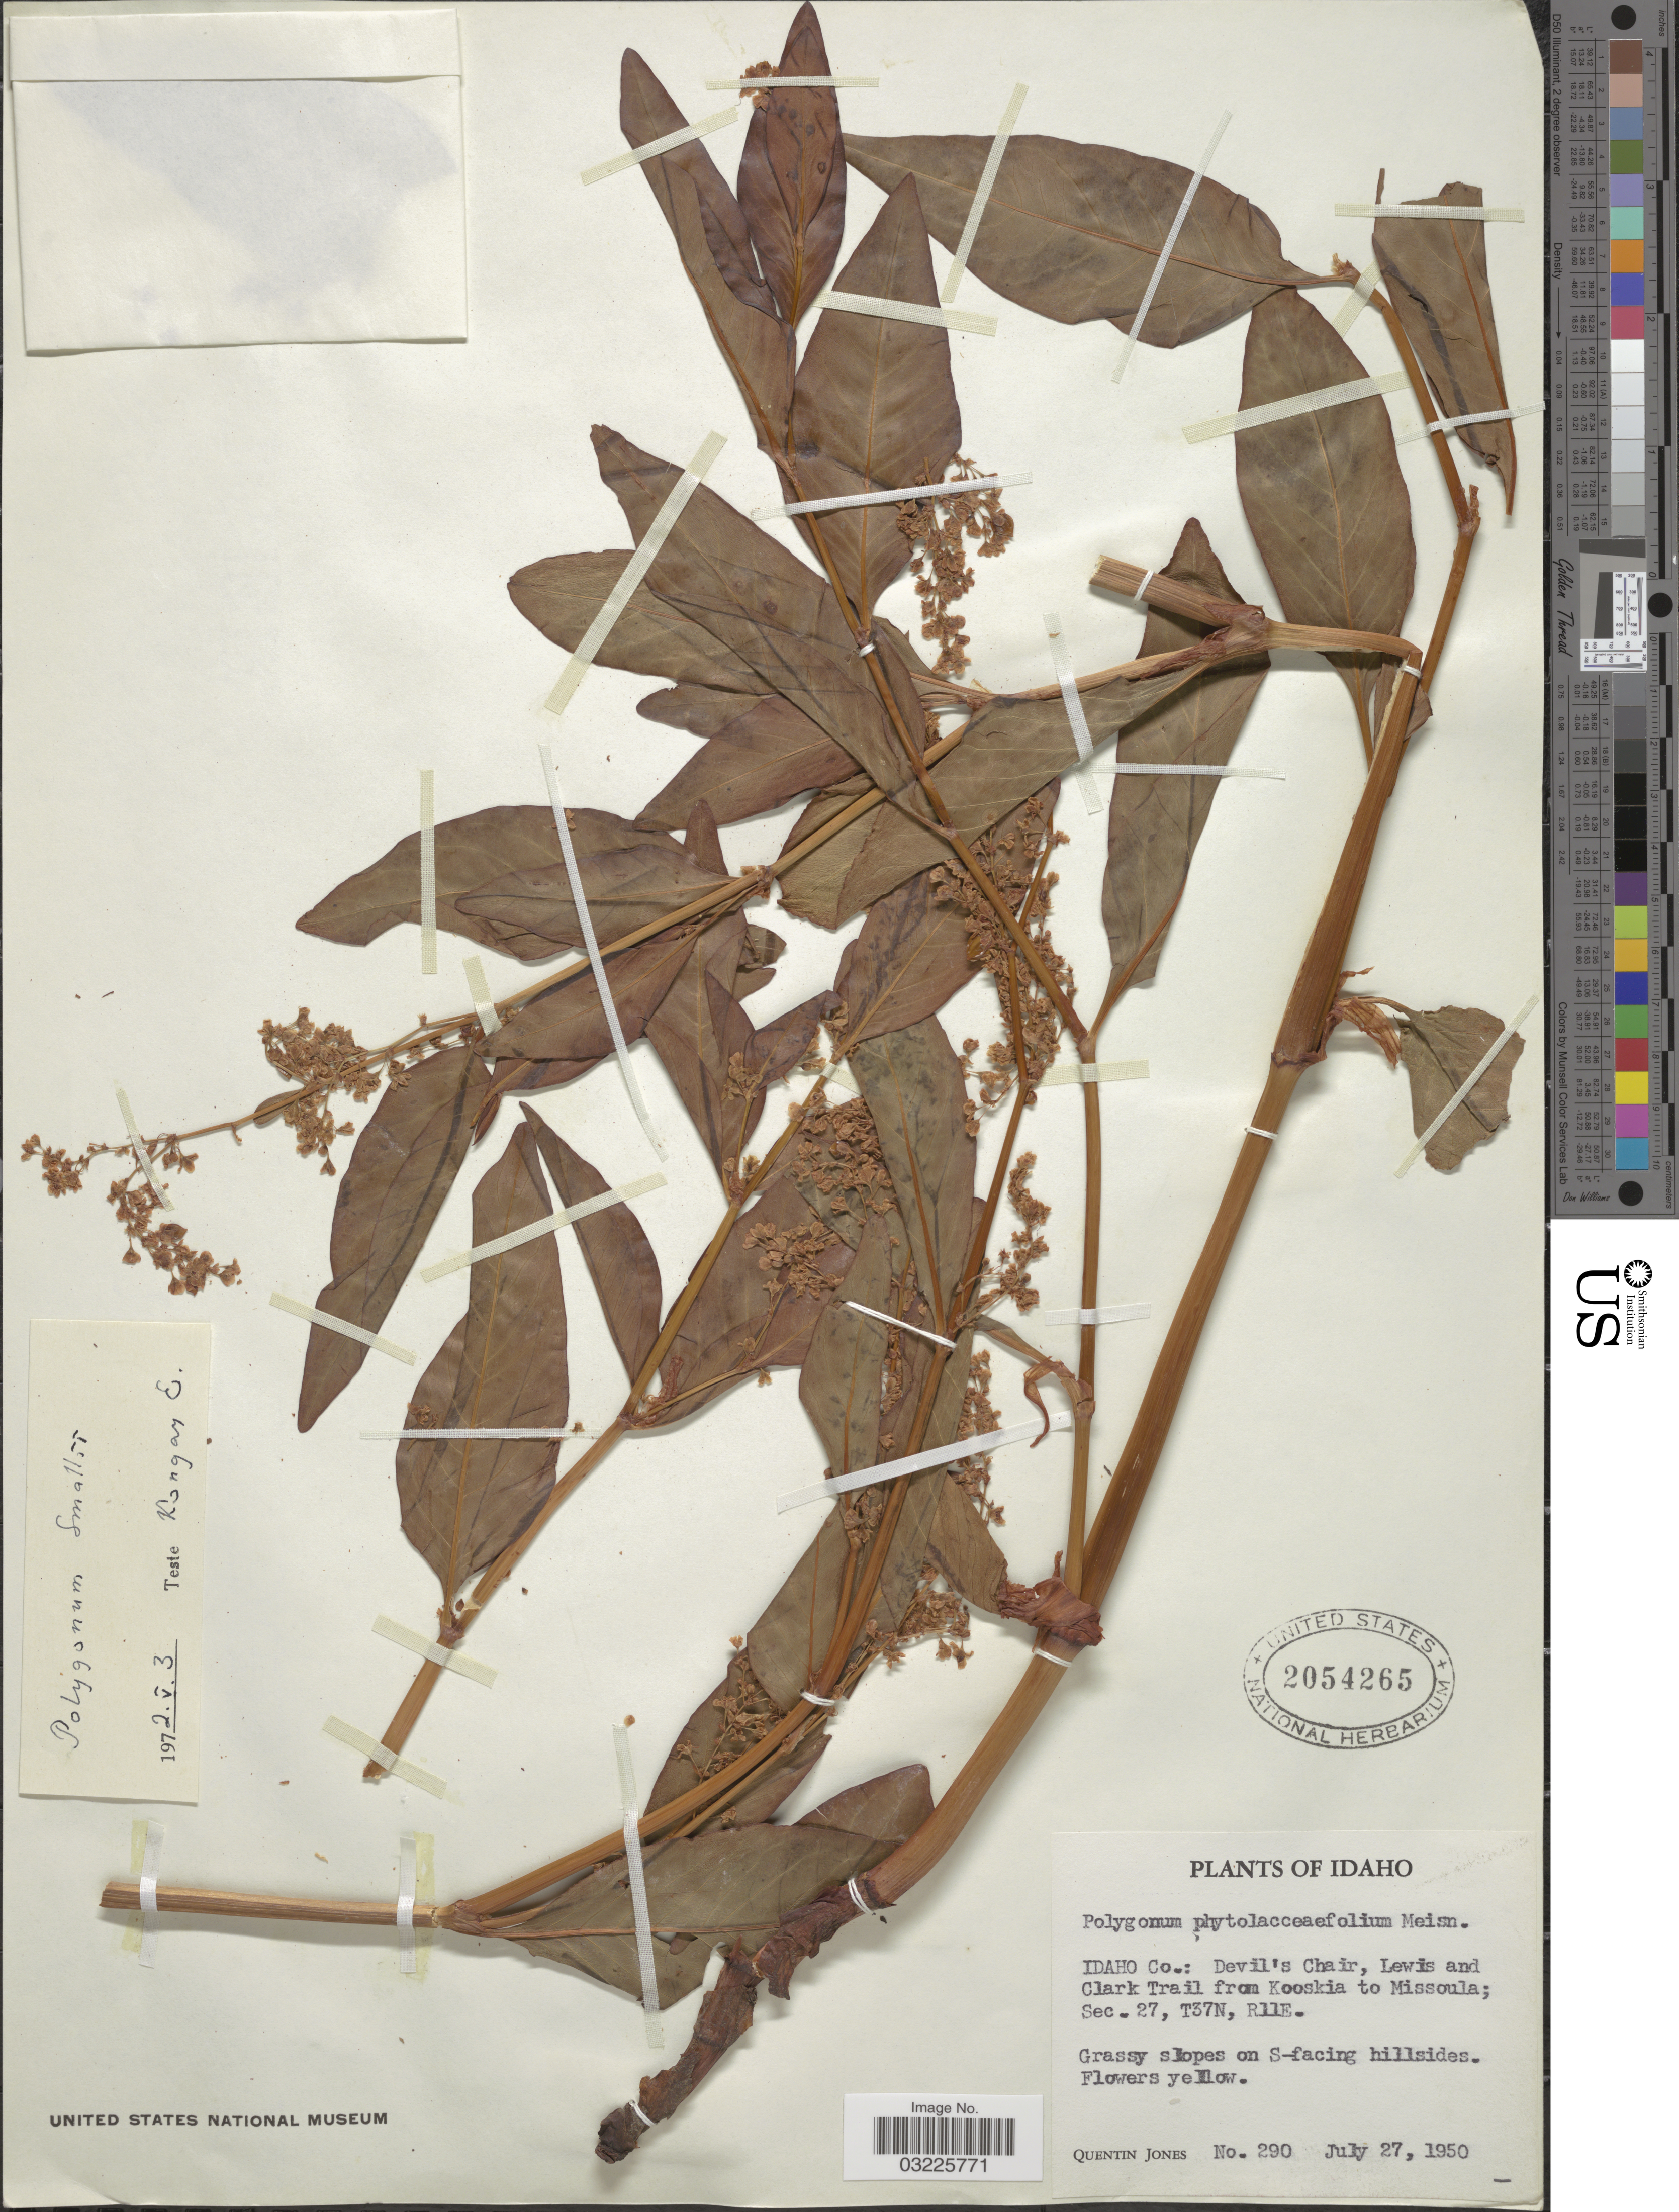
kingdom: Plantae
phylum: Tracheophyta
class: Magnoliopsida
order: Caryophyllales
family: Polygonaceae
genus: Koenigia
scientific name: Koenigia phytolaccifolia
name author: (Meisn. ex Small) T.M. Schust. & Reveal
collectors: Q. Jones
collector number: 290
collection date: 1950-07-27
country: United States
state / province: Idaho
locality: Idaho Co.: Devil's Chair, Lewis and Clark Trail from Kooskia to Missoula; Sec. 27, T37N, R11E.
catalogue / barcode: US 2054265